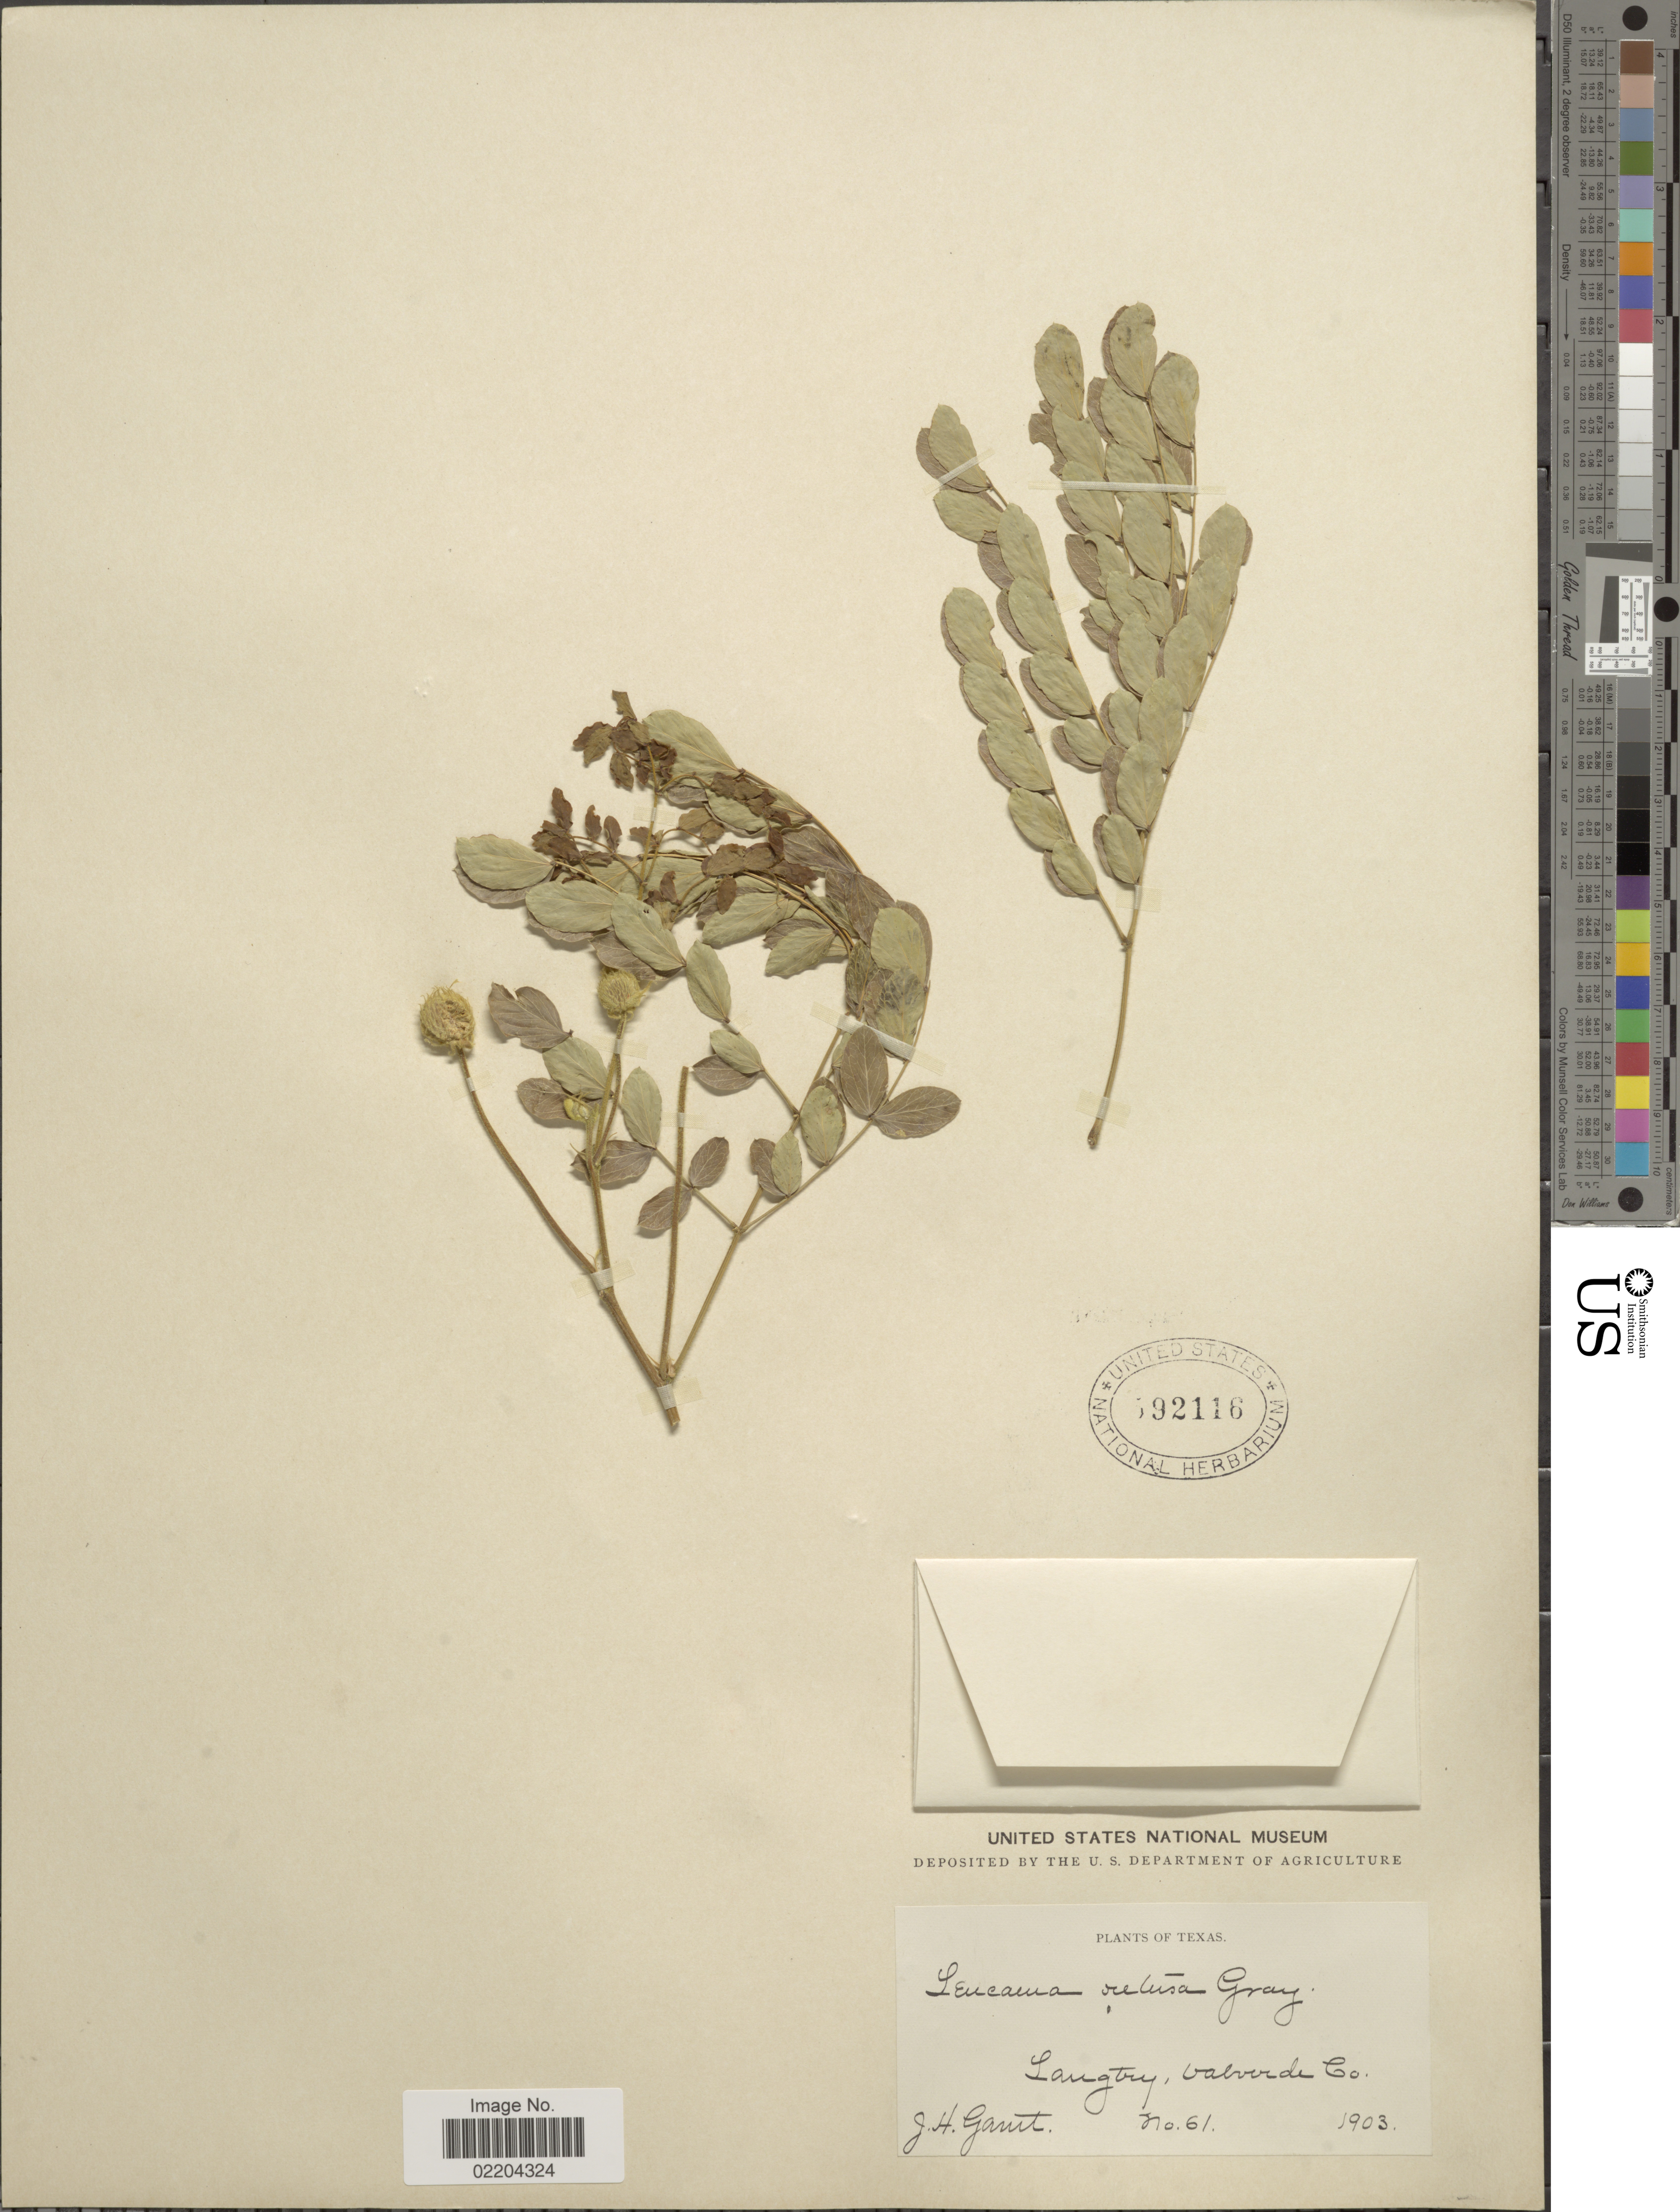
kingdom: Plantae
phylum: Tracheophyta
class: Magnoliopsida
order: Fabales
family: Fabaceae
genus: Leucaena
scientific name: Leucaena retusa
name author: Benth. in A. Gray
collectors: J. Gaut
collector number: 61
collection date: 1903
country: United States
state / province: Texas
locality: Laughtry , Valverde Co.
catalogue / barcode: US 592116